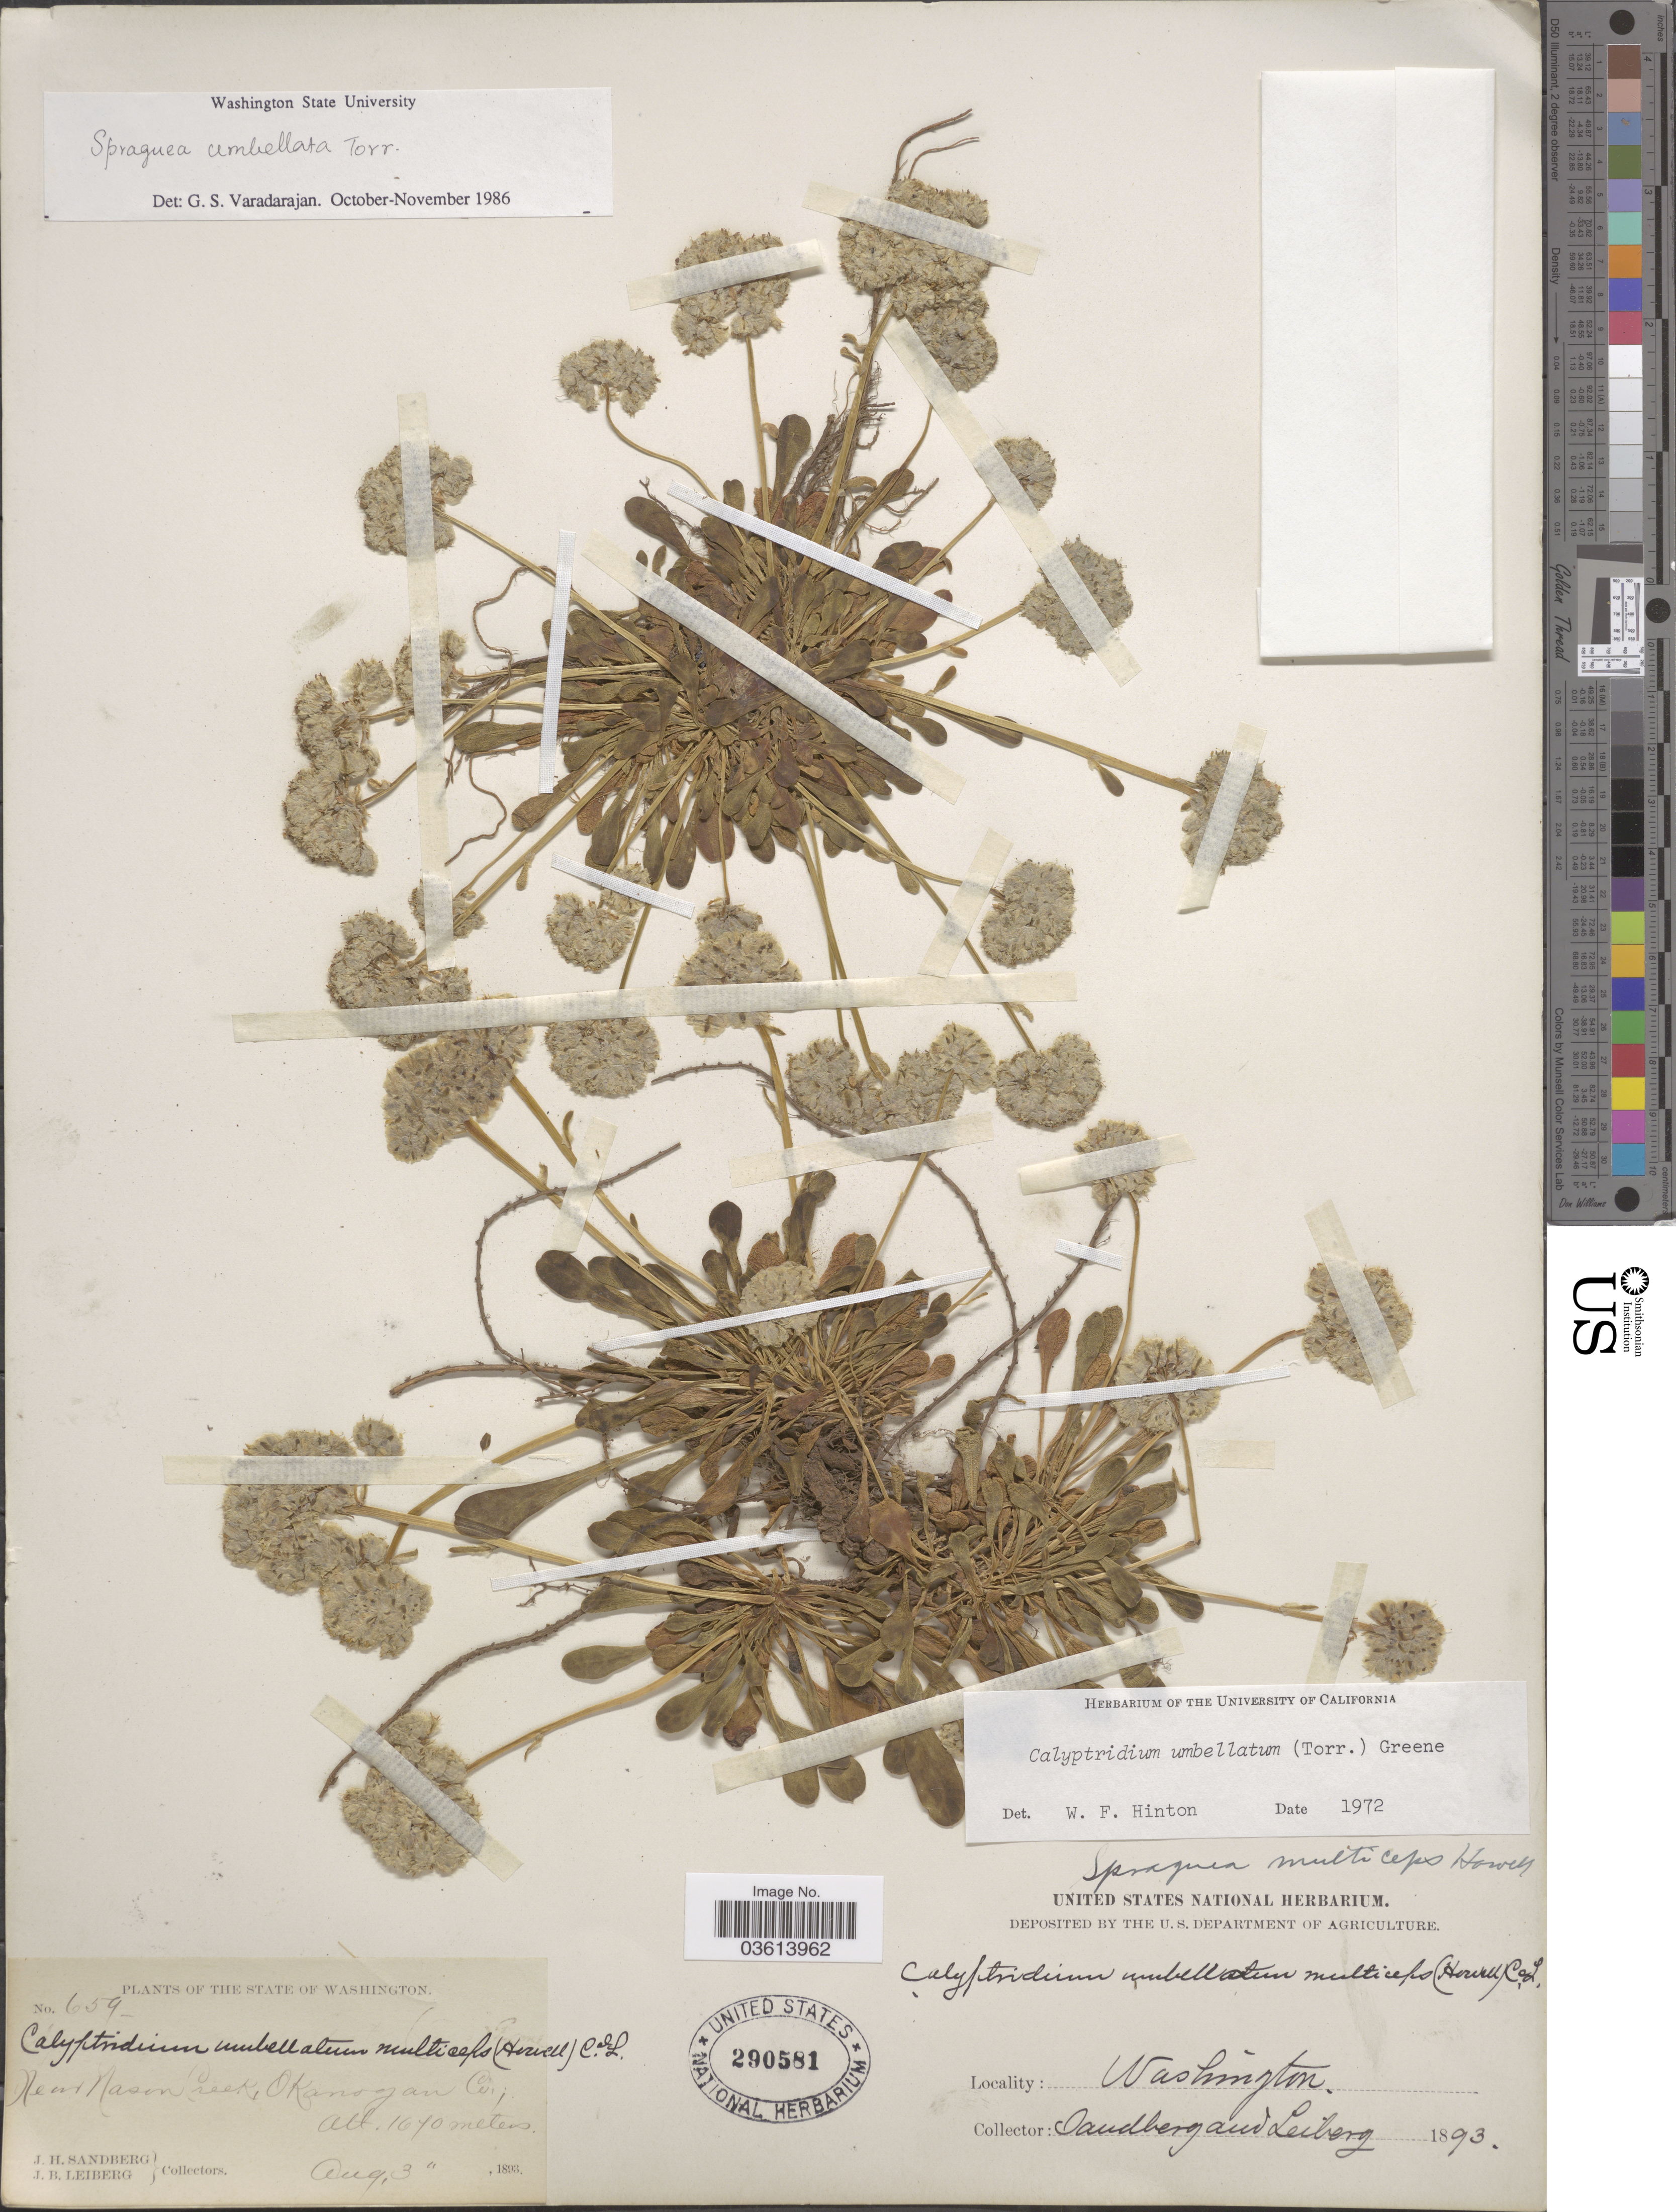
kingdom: Plantae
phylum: Tracheophyta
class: Magnoliopsida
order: Caryophyllales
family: Montiaceae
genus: Calyptridium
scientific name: Calyptridium umbellatum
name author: (Torr.) Greene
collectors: J. H. Sandberg & J. B. Leiberg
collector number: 659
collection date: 1893-08-03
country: United States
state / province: Washington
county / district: Okanogan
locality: Near Mason Creek, Okanogan Co.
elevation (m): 1640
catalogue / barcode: US 290581